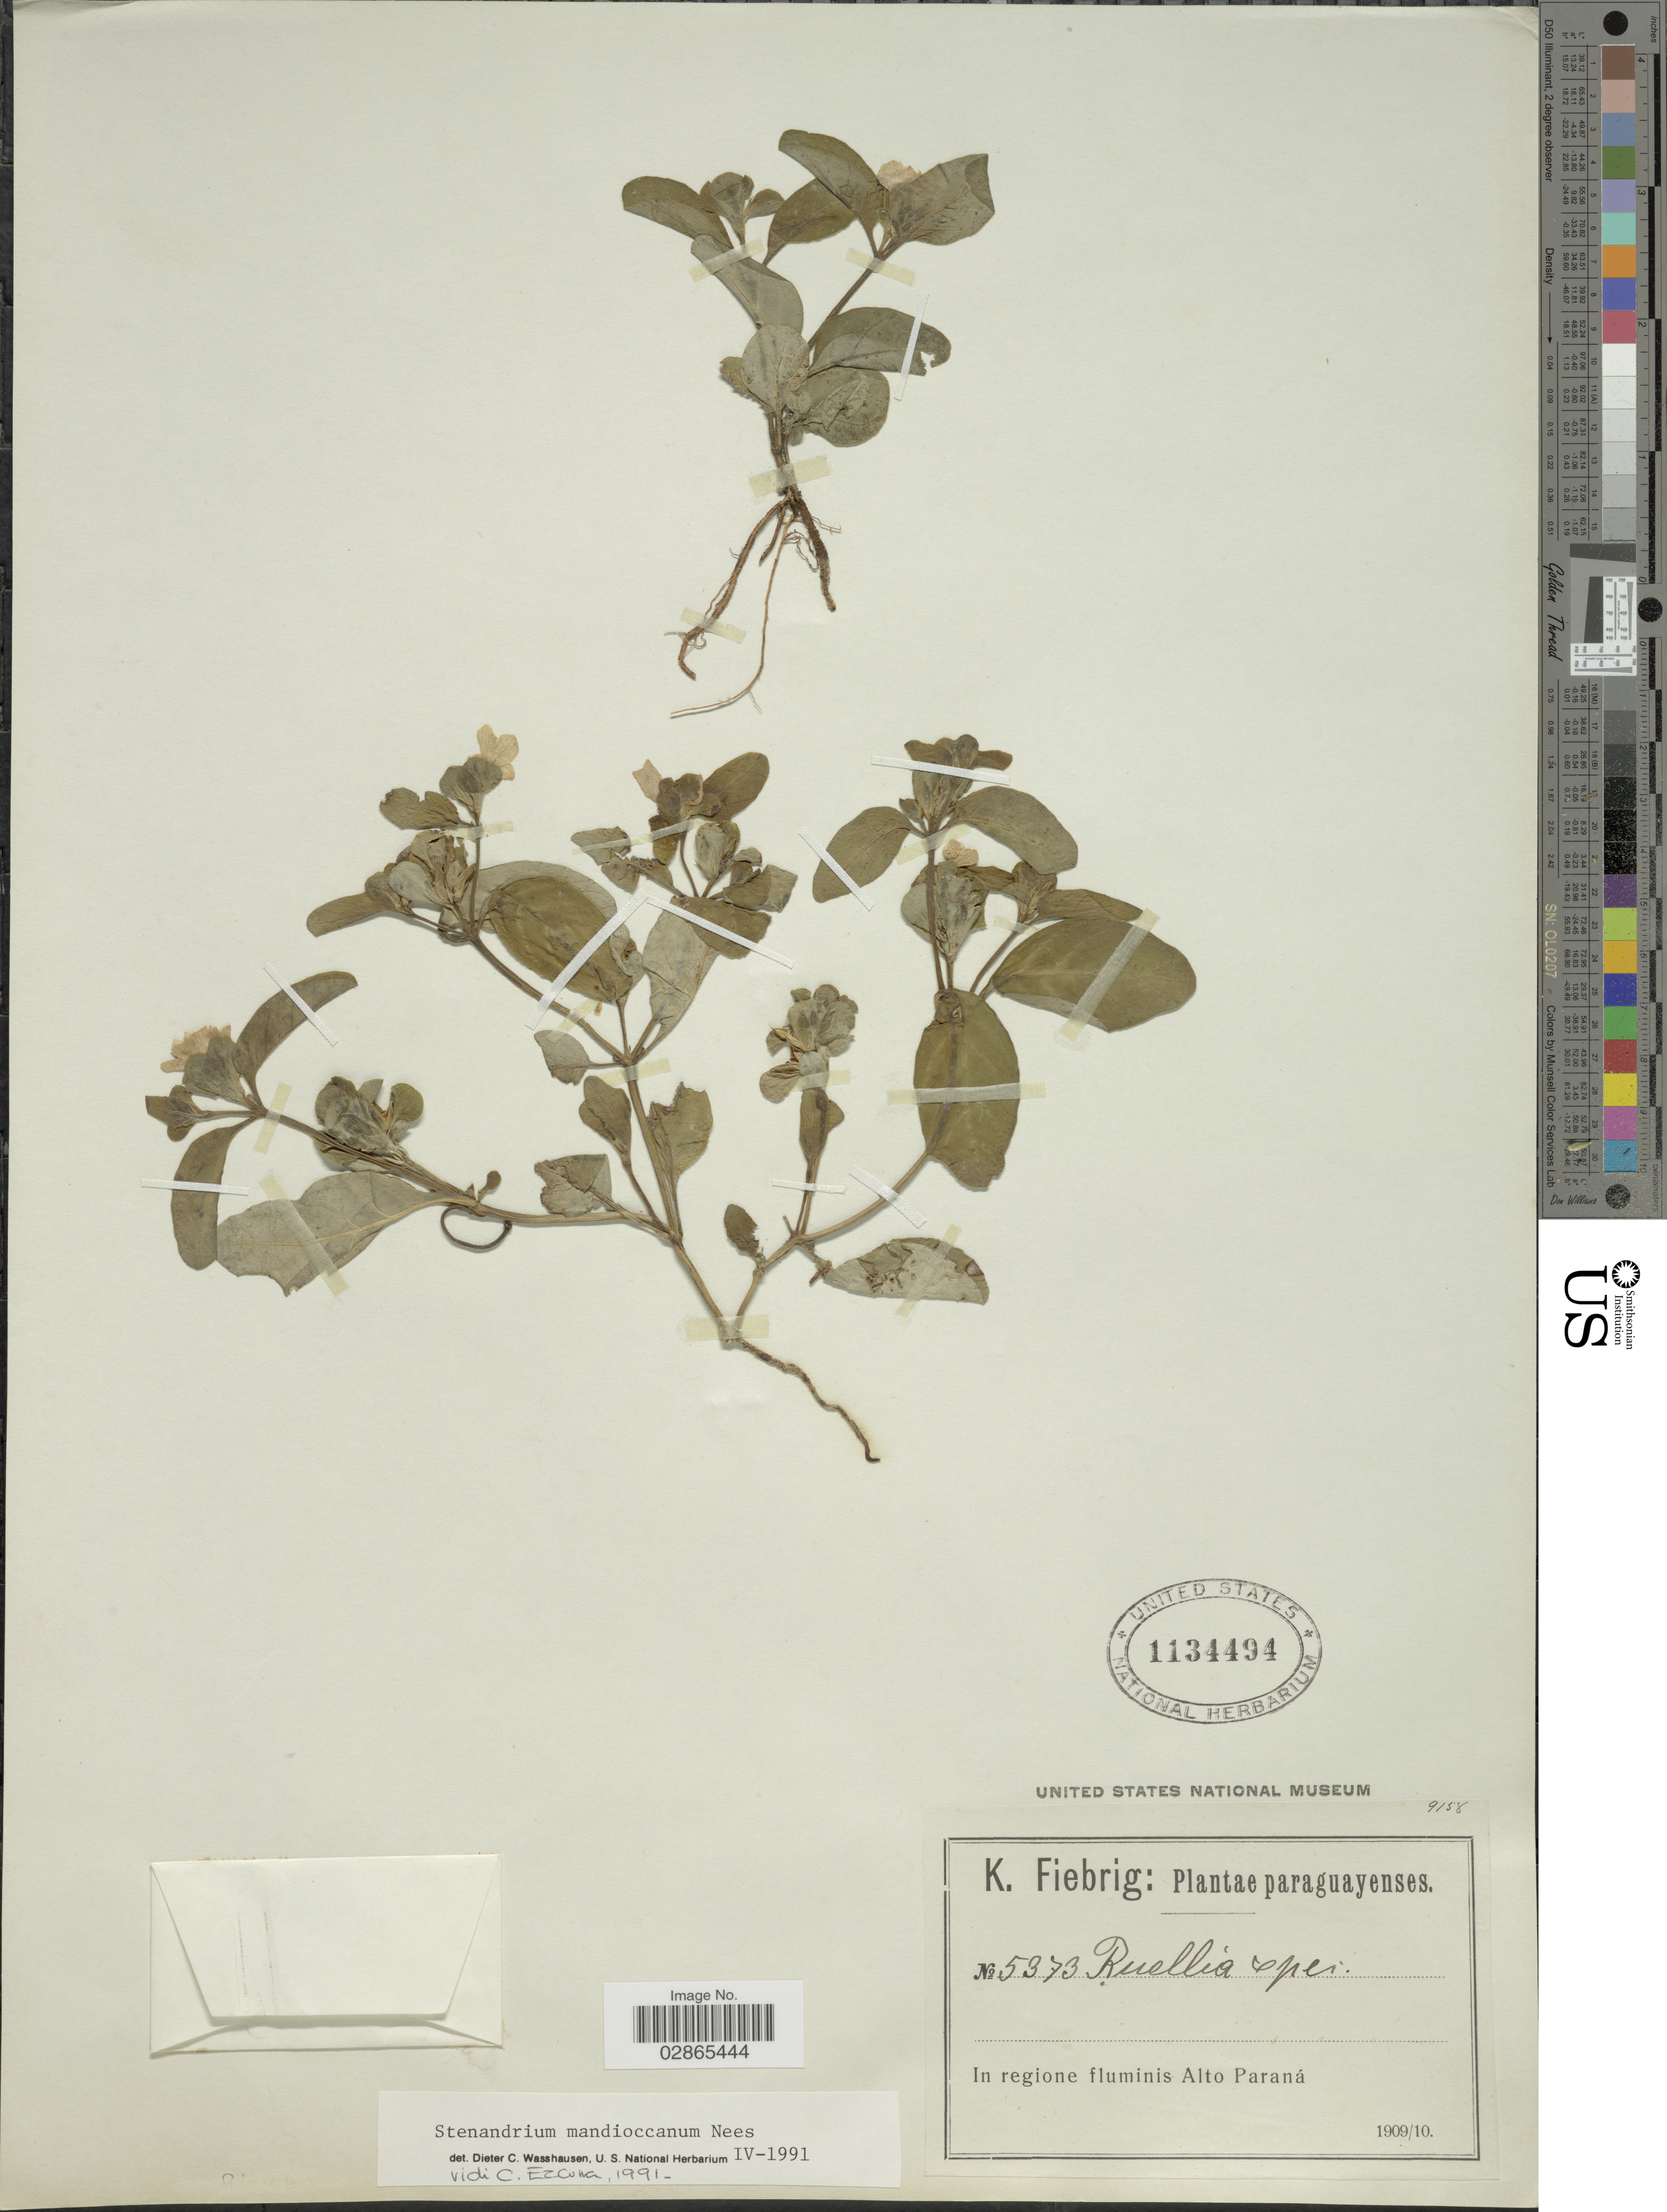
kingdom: Plantae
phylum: Tracheophyta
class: Magnoliopsida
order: Lamiales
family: Acanthaceae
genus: Stenandrium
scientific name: Stenandrium mandioccanum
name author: Nees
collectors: K. Fiebrig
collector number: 5373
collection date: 1909/1910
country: Paraguay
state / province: Alto Parana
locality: In regione fluminis Alto Paraná.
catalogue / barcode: US 1134494